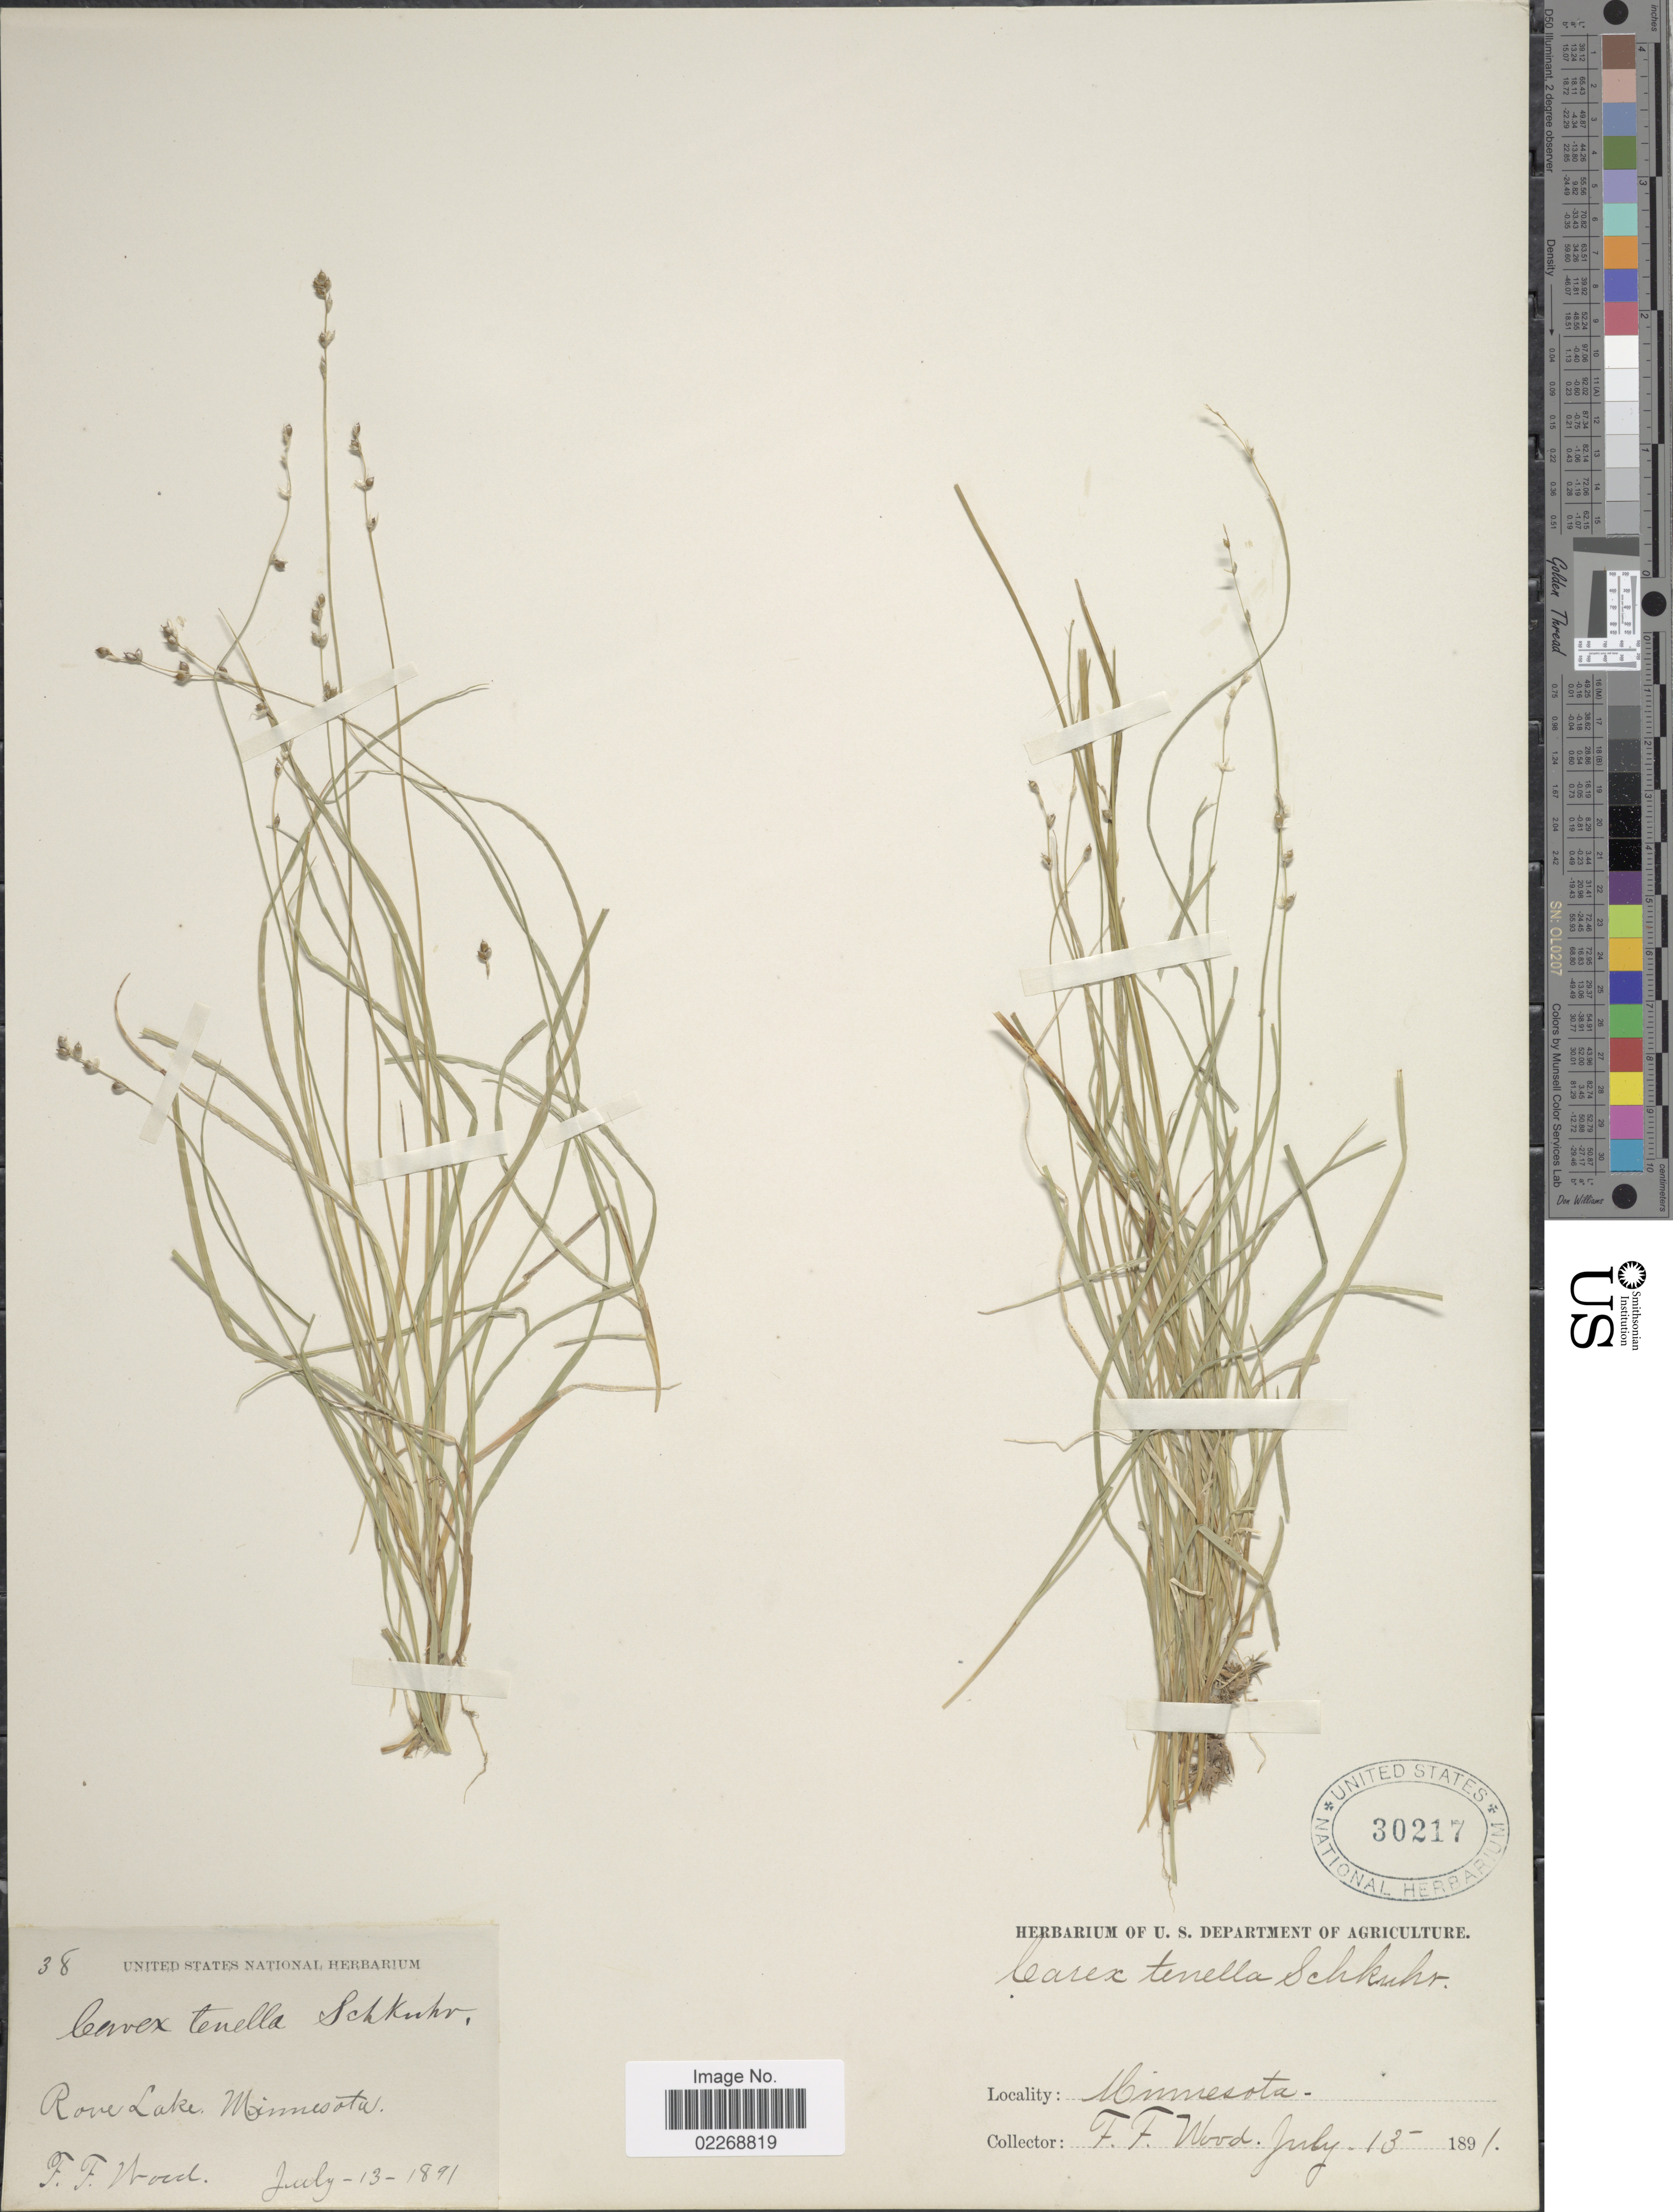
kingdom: Plantae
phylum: Tracheophyta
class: Liliopsida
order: Poales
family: Cyperaceae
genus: Carex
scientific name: Carex disperma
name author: Dewey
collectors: F. Wood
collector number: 38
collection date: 1891-07-13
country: United States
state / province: Minnesota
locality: Rove Lake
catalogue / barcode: US 30217